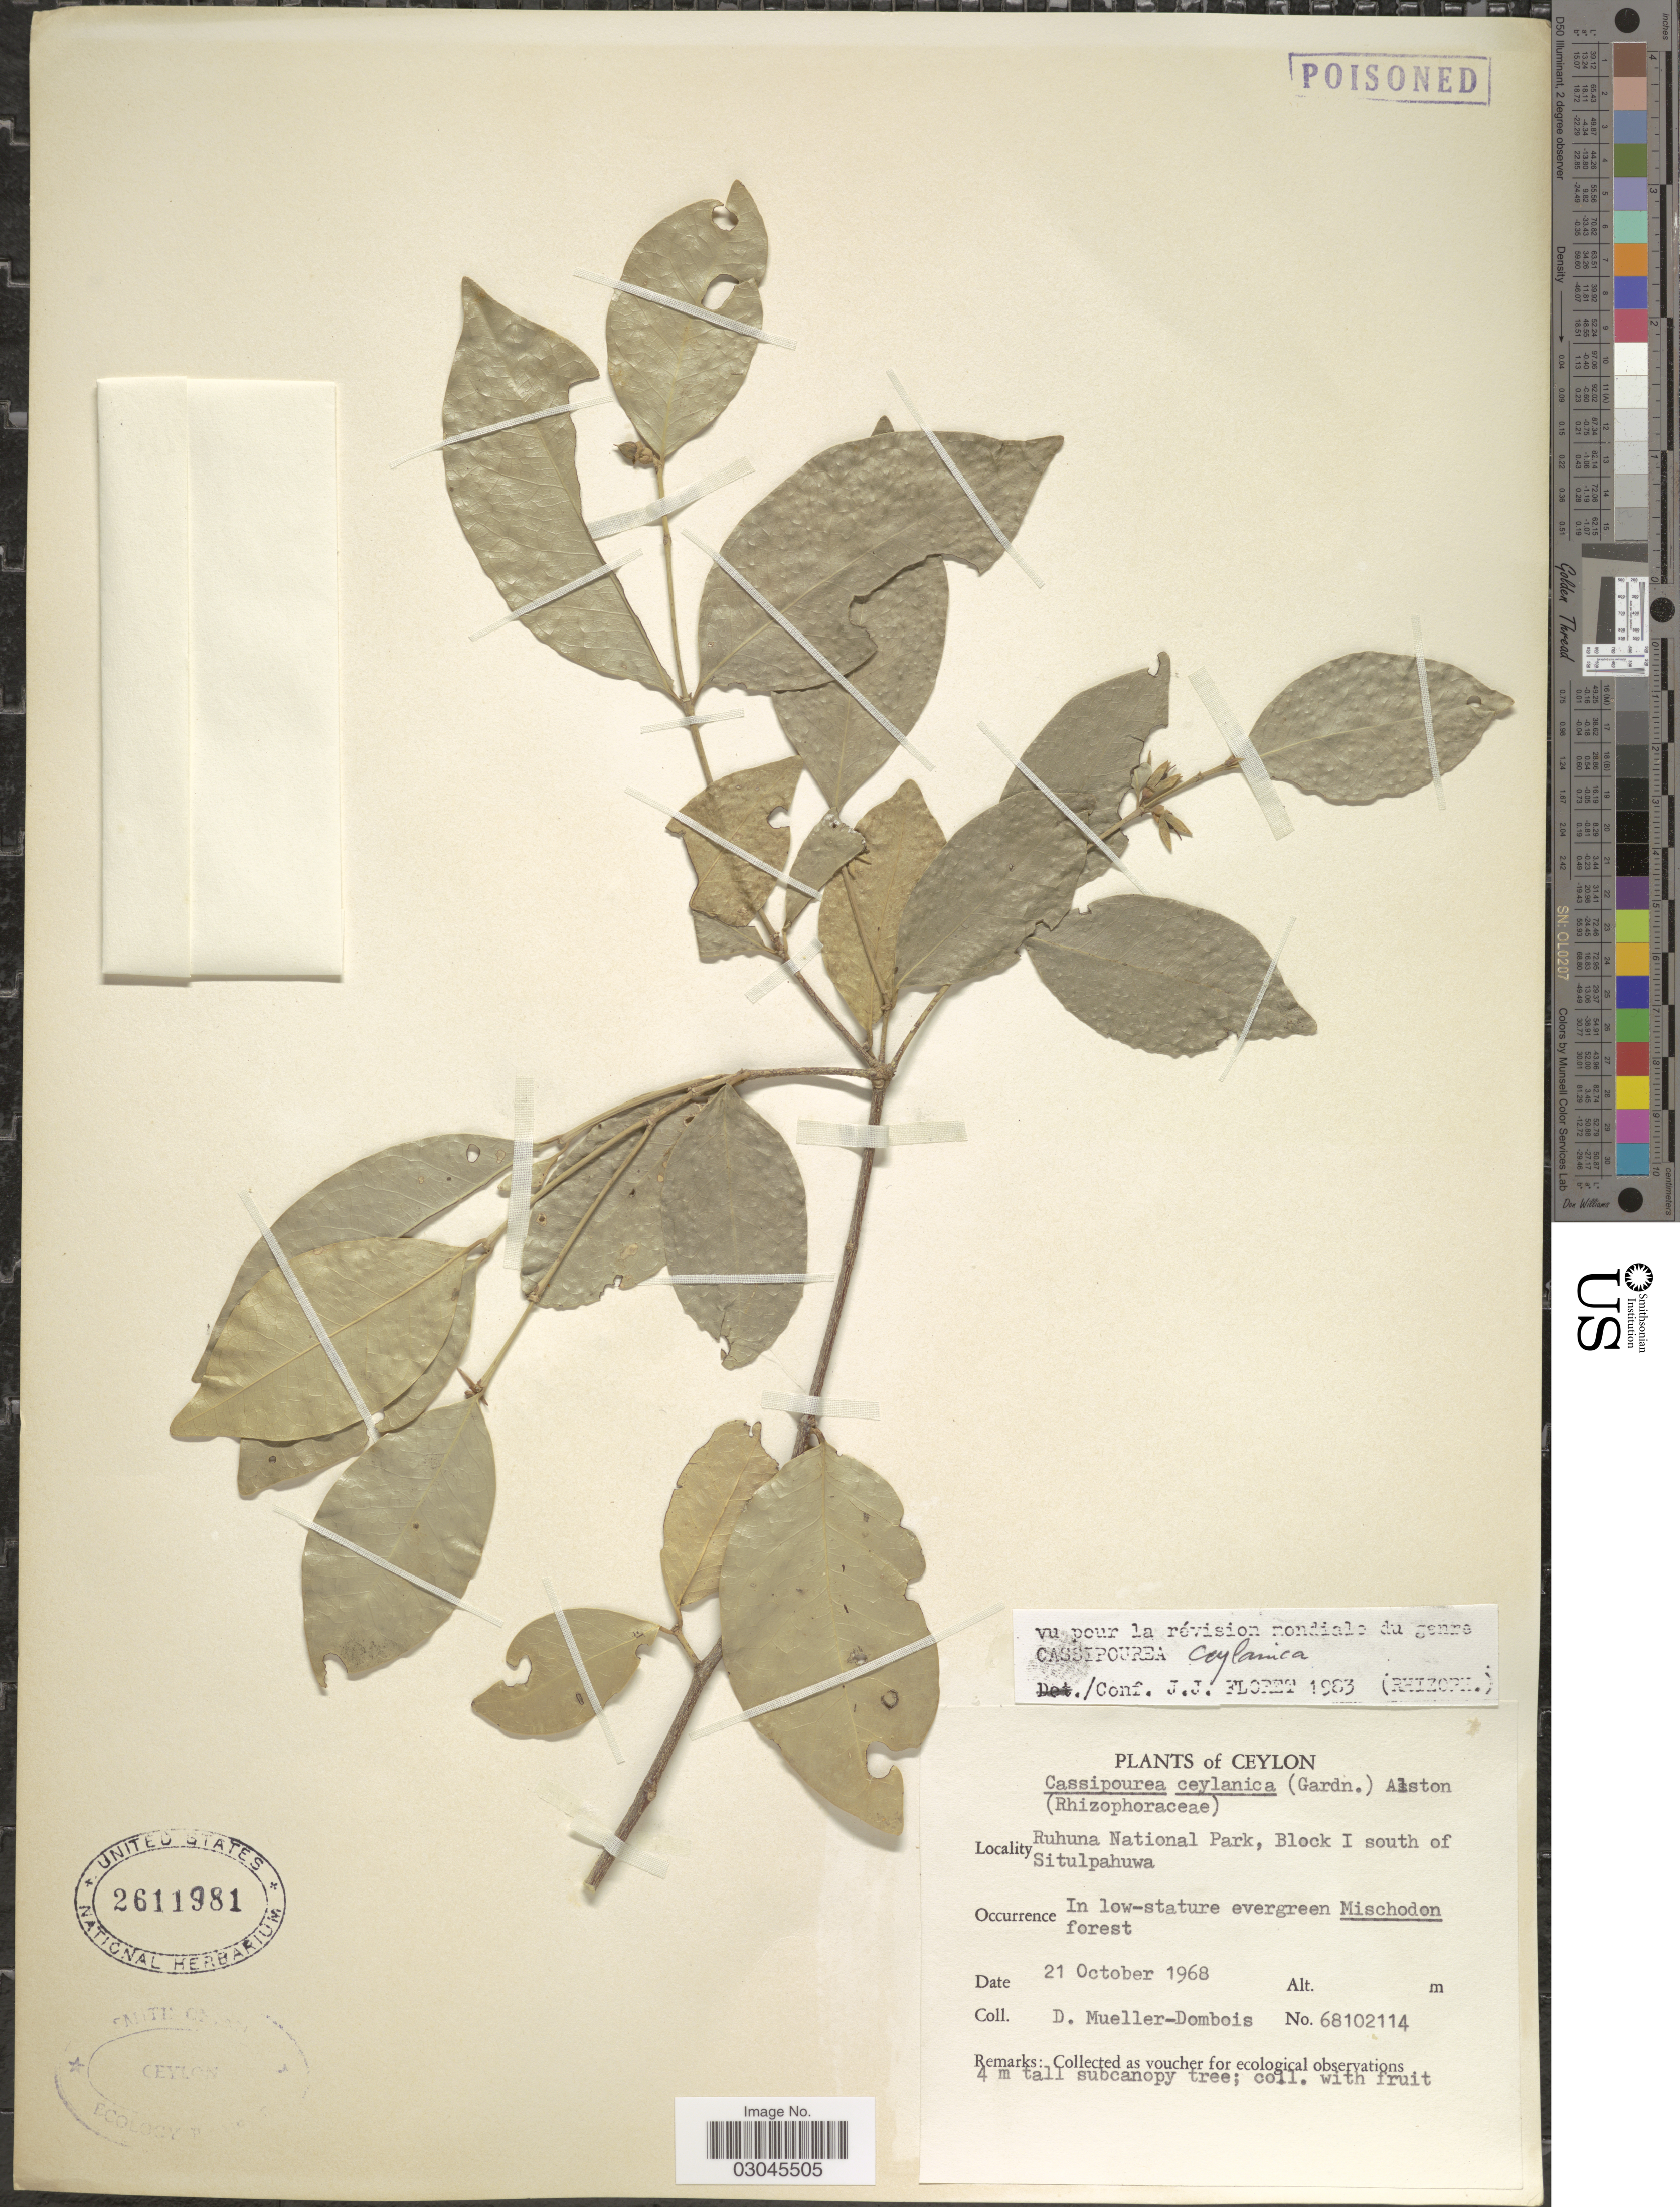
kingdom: Plantae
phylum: Tracheophyta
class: Magnoliopsida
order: Malpighiales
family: Rhizophoraceae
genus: Cassipourea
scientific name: Cassipourea ceylanica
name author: (Gardner) Alston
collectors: D. Mueller-Dombois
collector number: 68102114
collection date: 1968-10-21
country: Sri Lanka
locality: Ceylon. Ruhuna National Park, Block I south of Situlpahuwa.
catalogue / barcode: US 2611981